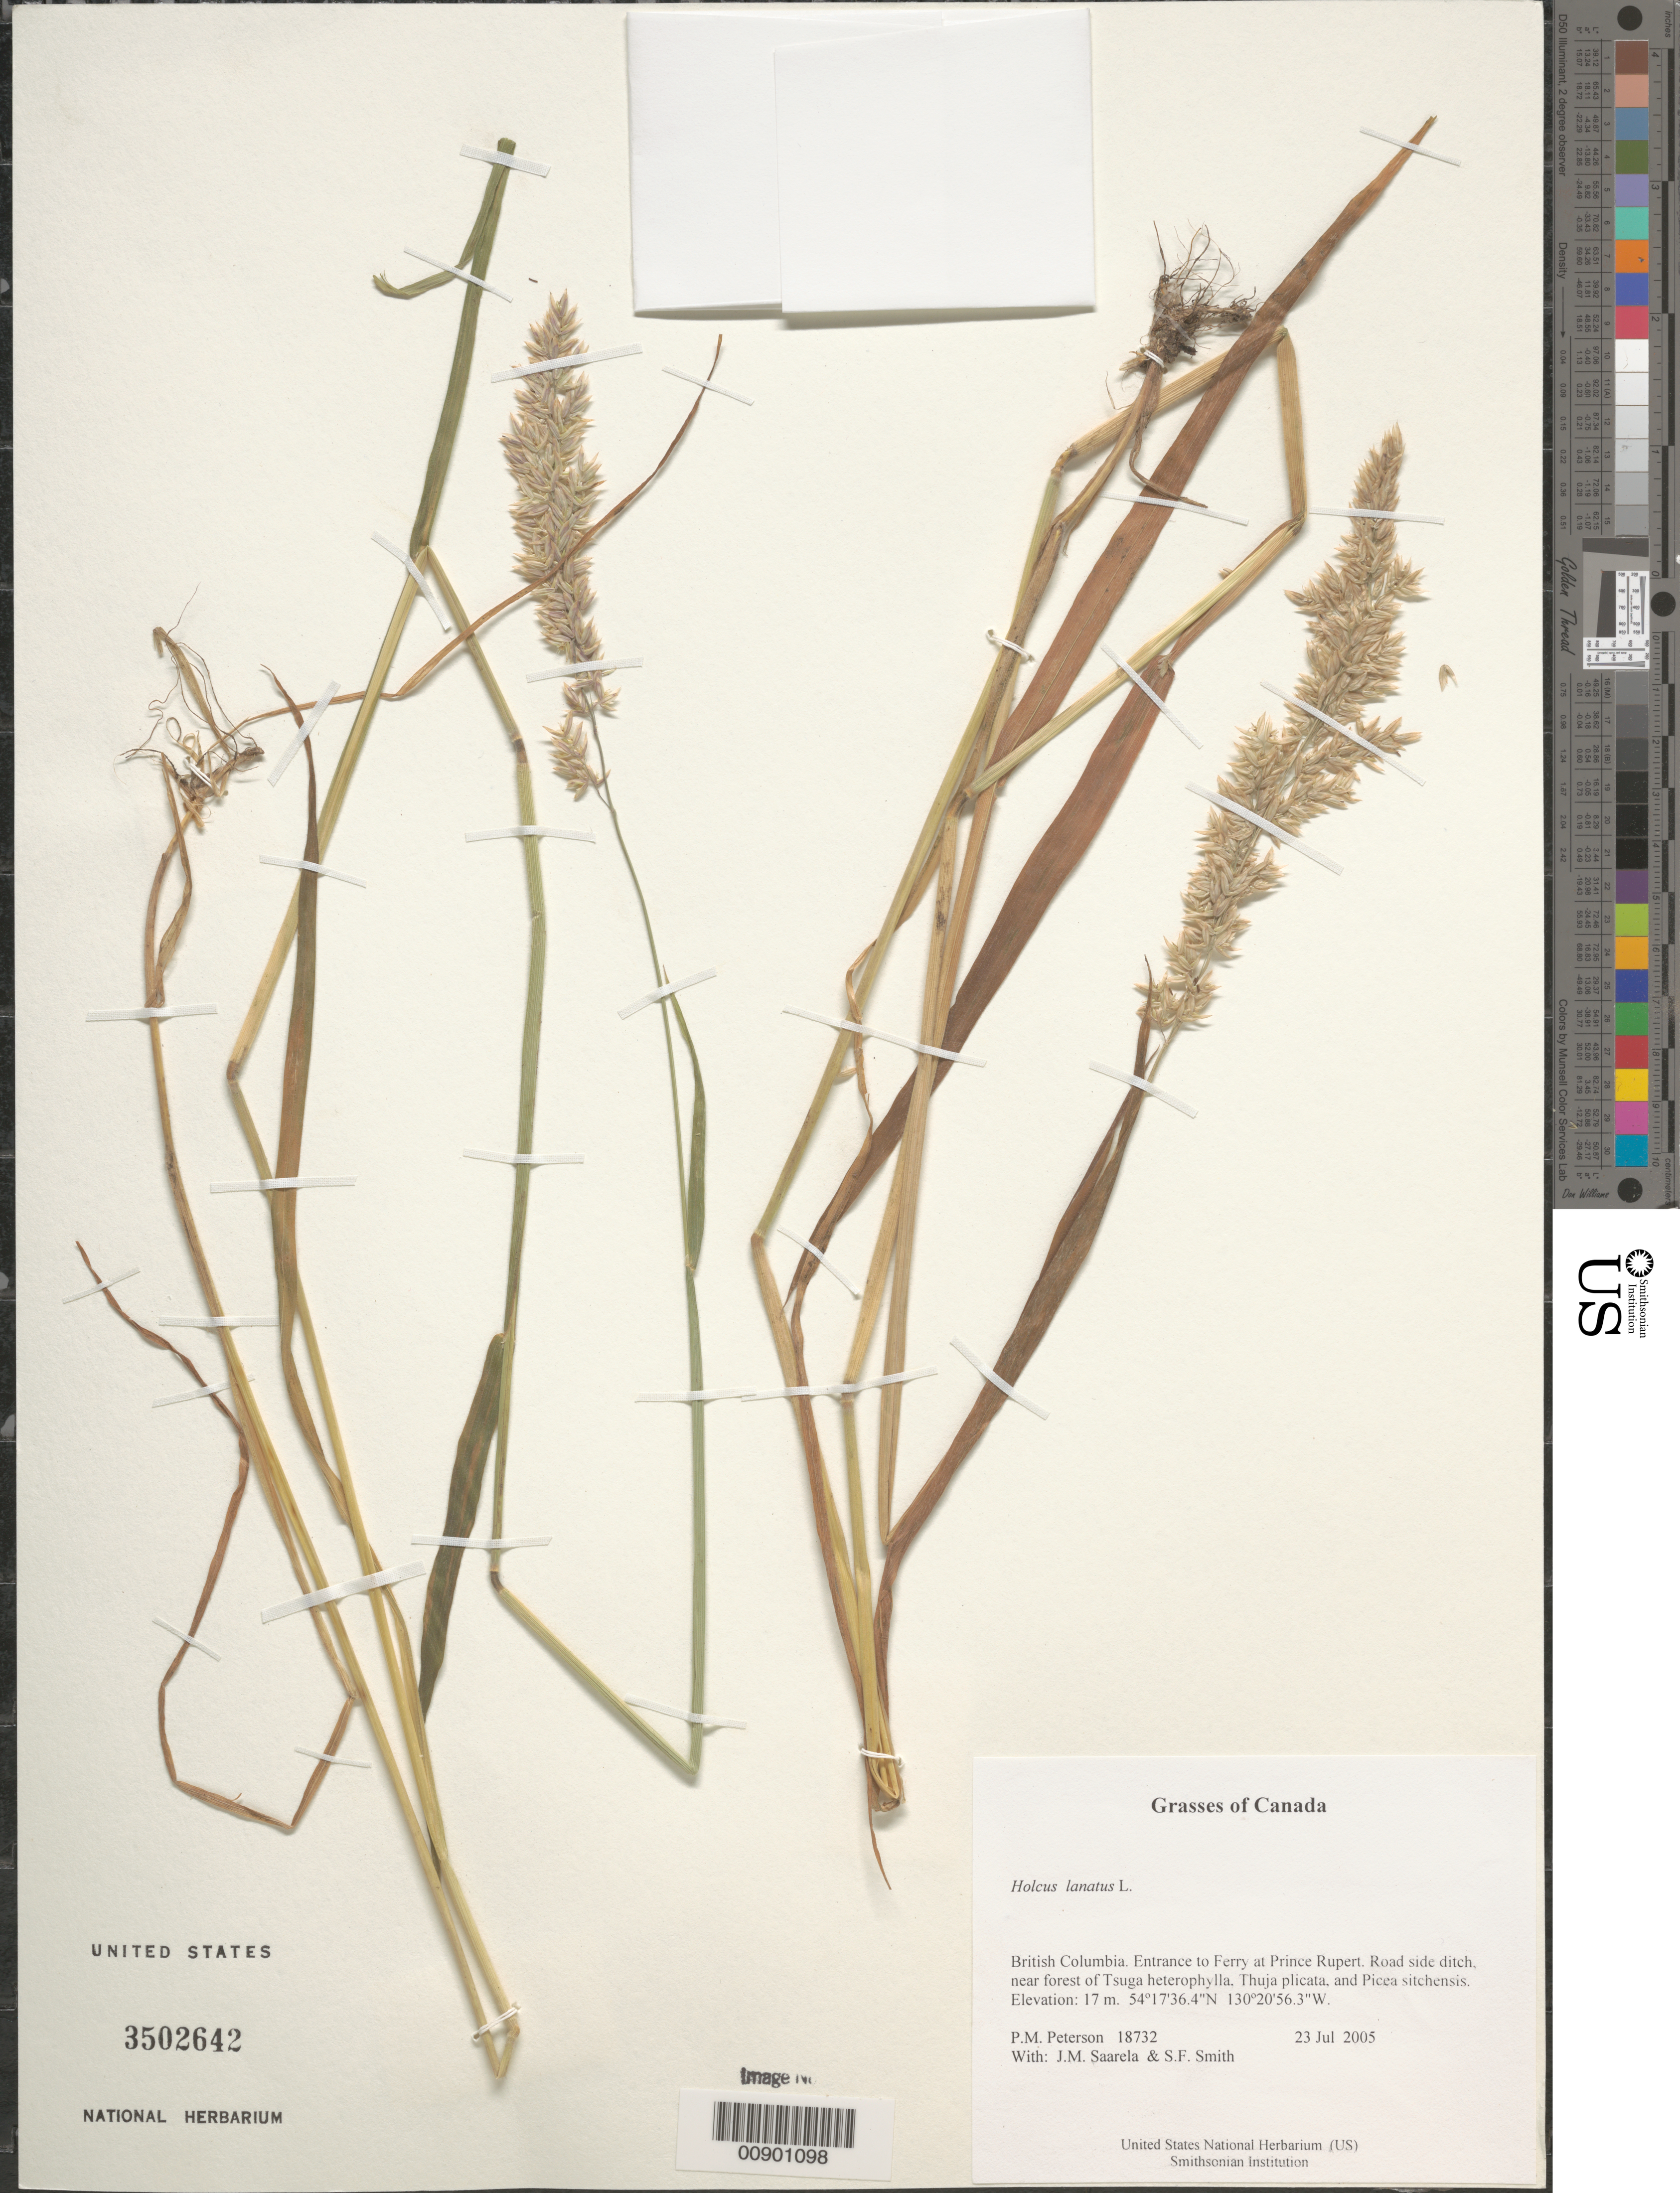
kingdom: Plantae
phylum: Tracheophyta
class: Liliopsida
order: Poales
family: Poaceae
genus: Holcus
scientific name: Holcus lanatus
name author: L.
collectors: P. M. Peterson, J. Saarela & S.F. Smith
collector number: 18732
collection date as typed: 23 Jul 2004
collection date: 2004-07-23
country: Canada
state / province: British Columbia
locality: Entrance to Ferry at Prince Rupert. Road side ditch, near forest of Tsuga heterophylla, Thuja plicata, and Picea sitchensis.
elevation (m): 17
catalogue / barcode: US 3502642